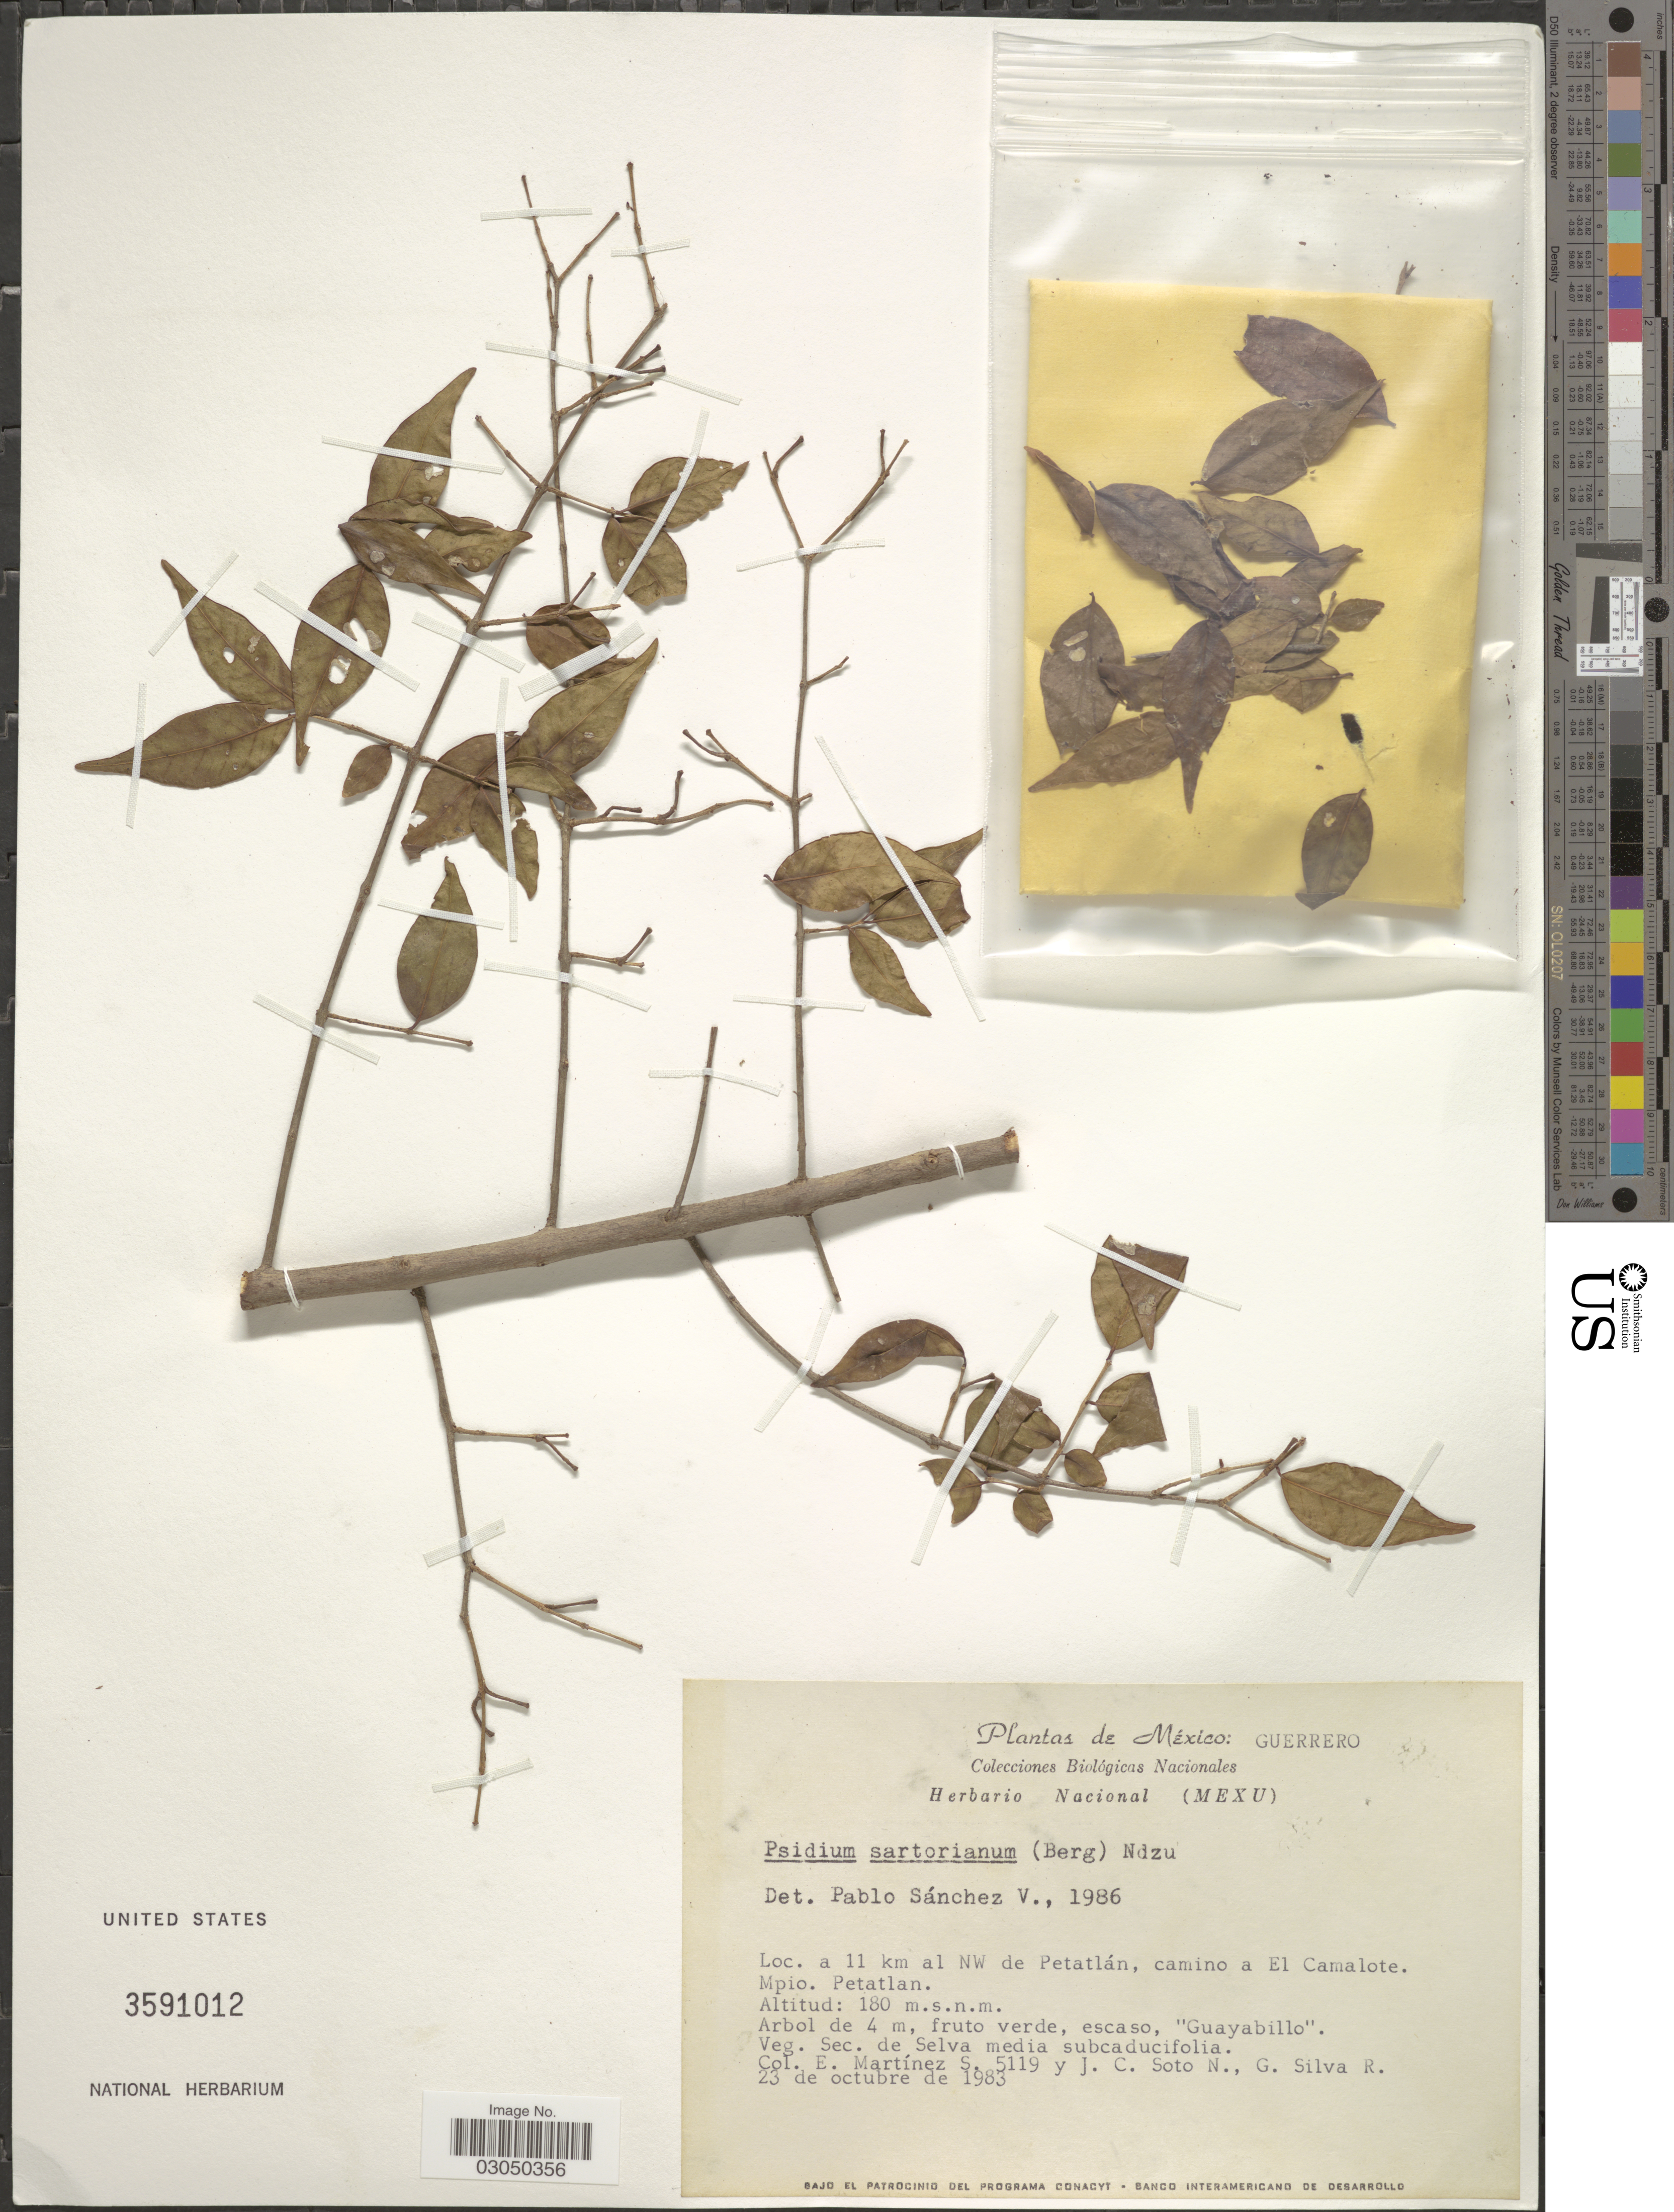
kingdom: Plantae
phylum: Tracheophyta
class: Magnoliopsida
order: Myrtales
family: Myrtaceae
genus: Psidium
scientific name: Psidium sartorianum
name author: (O. Berg) Nied.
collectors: E. M. Martínez S., J. C. Soto Núñez & G. Silva R.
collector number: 5119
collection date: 1983-10-23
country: Mexico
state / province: Guerrero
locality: A 11 km al NW de Petatlán, camino a El Camalote. Mpio. Petatlan.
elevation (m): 180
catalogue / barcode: US 3591012